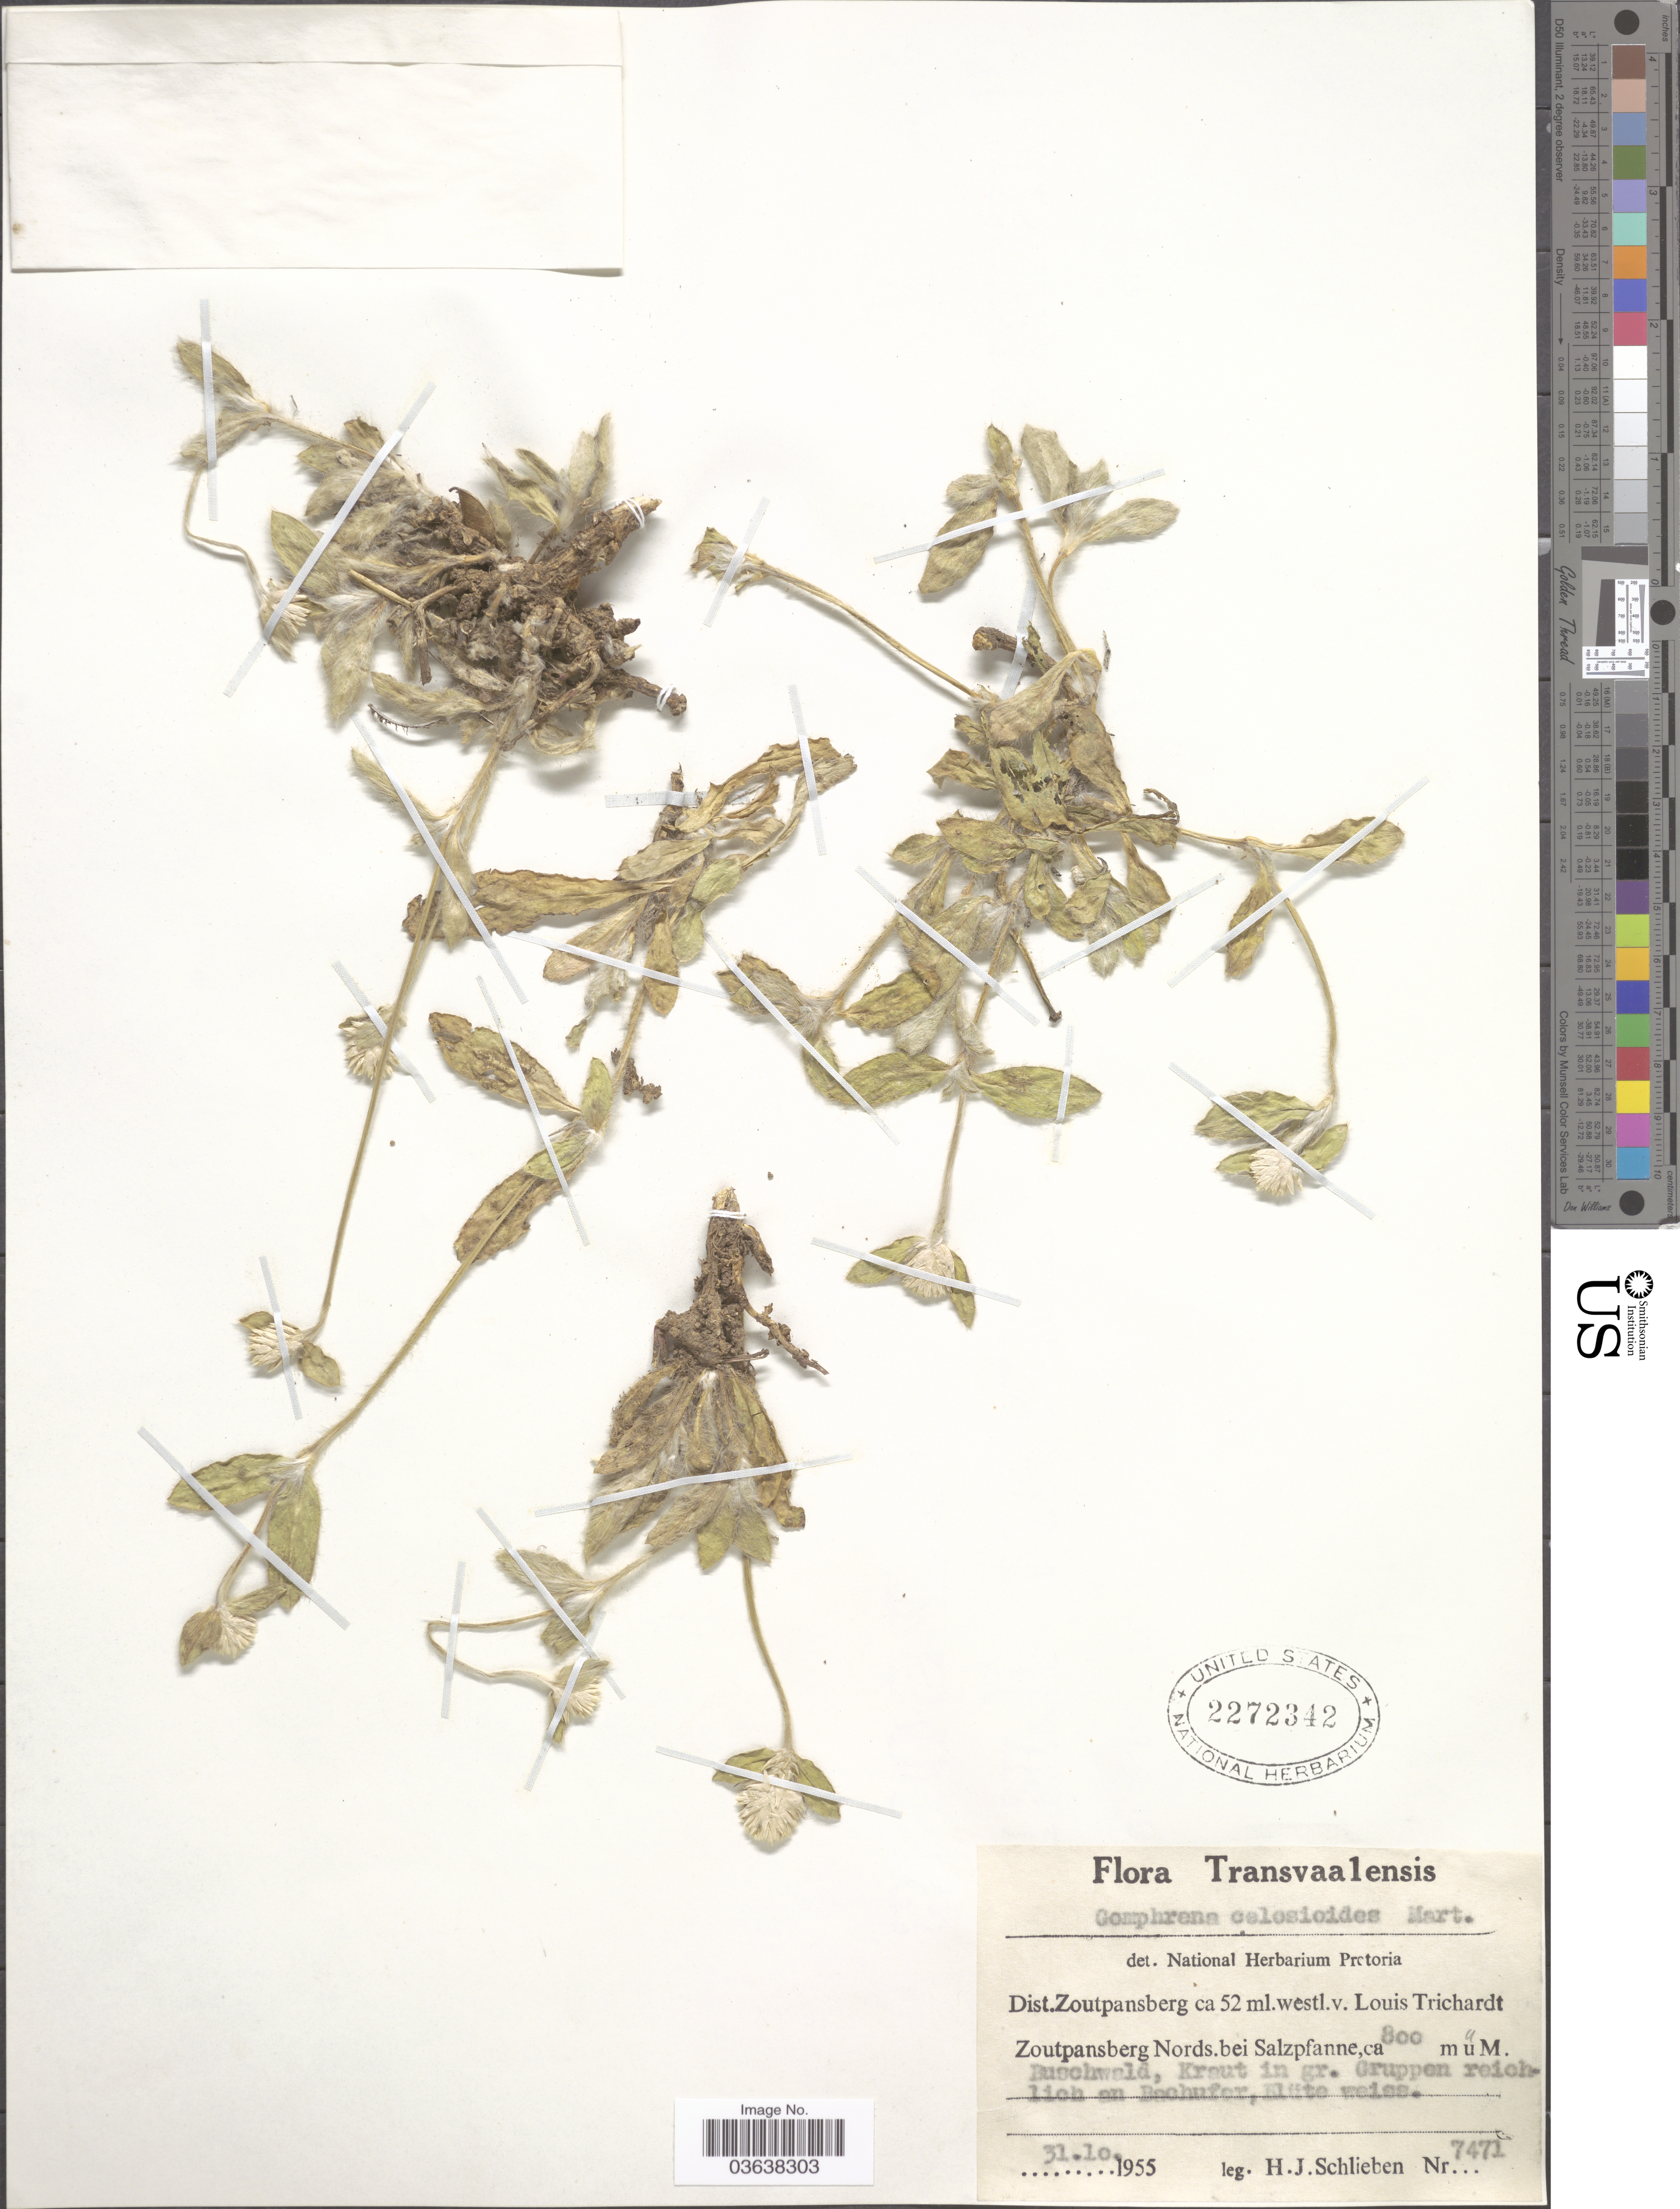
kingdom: Plantae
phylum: Tracheophyta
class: Magnoliopsida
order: Caryophyllales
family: Amaranthaceae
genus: Gomphrena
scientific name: Gomphrena serrata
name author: L.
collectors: H. J. Schlieben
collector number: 7471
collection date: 1955-10-31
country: South Africa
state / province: Limpopo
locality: Transvaalensis. Dist. Zoutpansberg ca 52 ml. westl. v. Louis Trichardt. Zoutpansberg Nords. bei Salzpfanne.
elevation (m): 800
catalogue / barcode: US 2272342